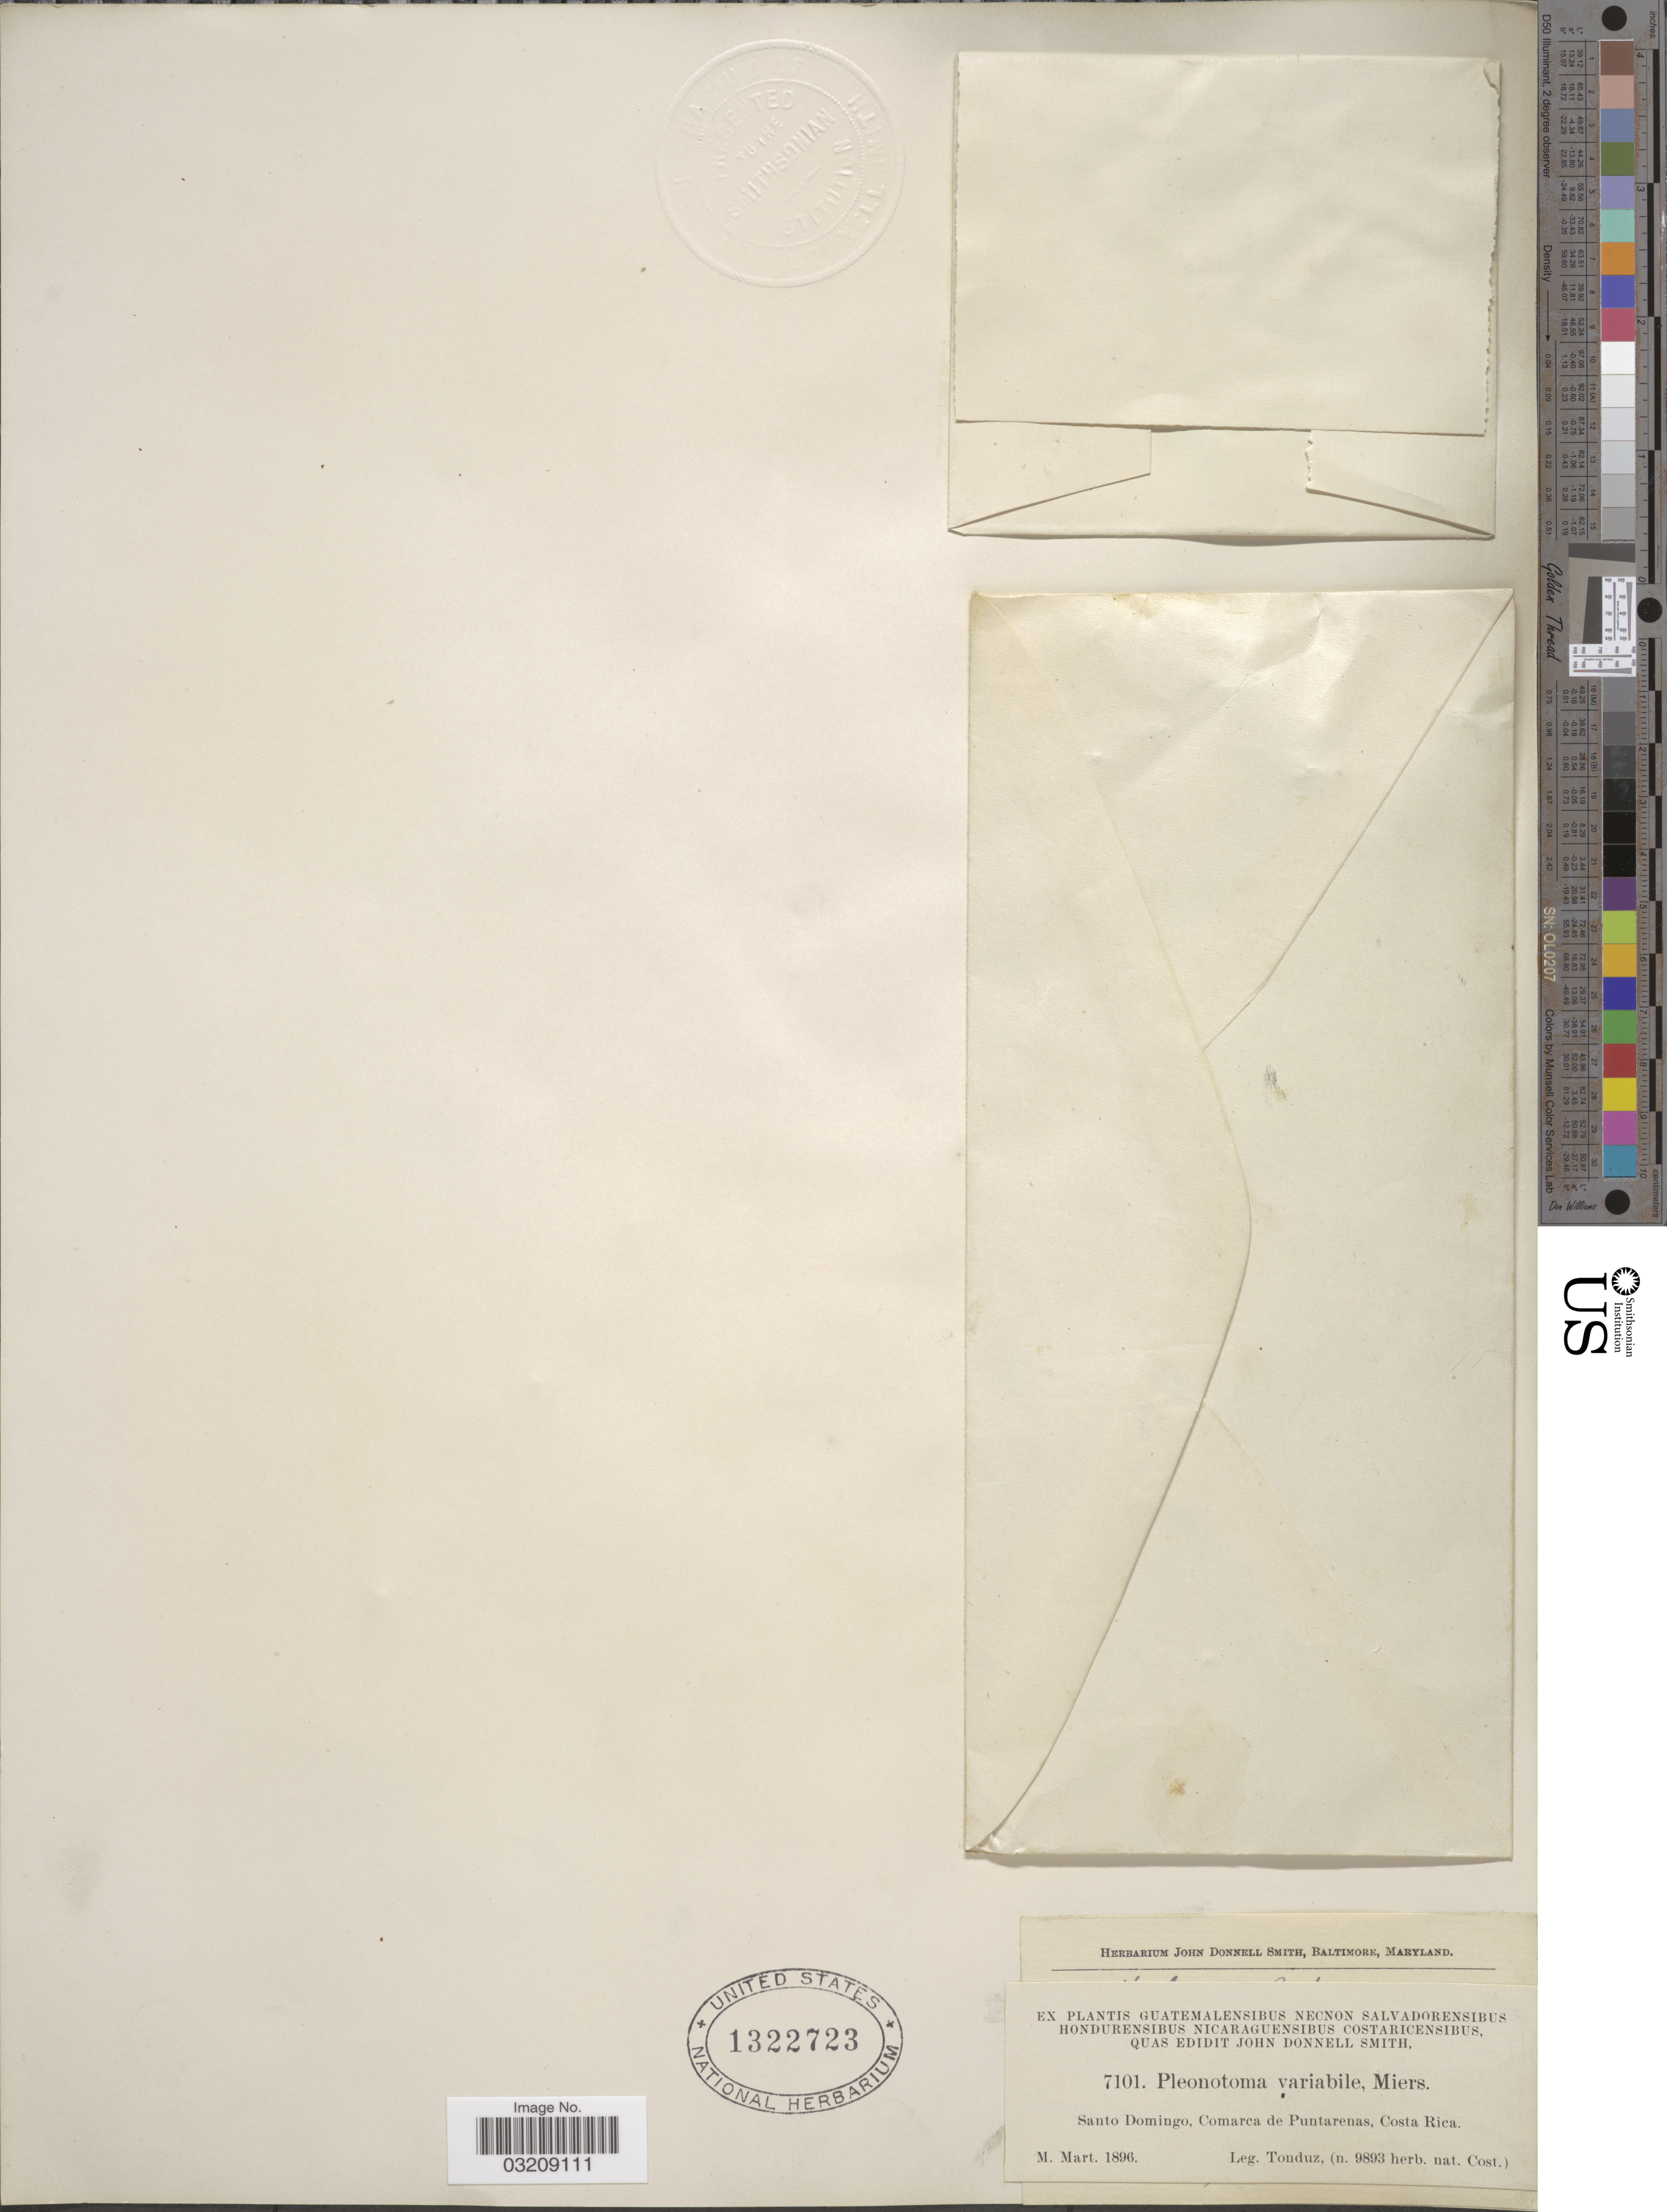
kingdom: Plantae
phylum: Tracheophyta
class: Magnoliopsida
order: Lamiales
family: Bignoniaceae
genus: Pleonotoma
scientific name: Pleonotoma variabilis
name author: (Jacq.) Miers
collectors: Tonduz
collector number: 7101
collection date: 1896-03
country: Costa Rica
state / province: Puntarenas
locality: Santo Domingo, Comarca de Puntarenas.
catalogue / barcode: US 1322723